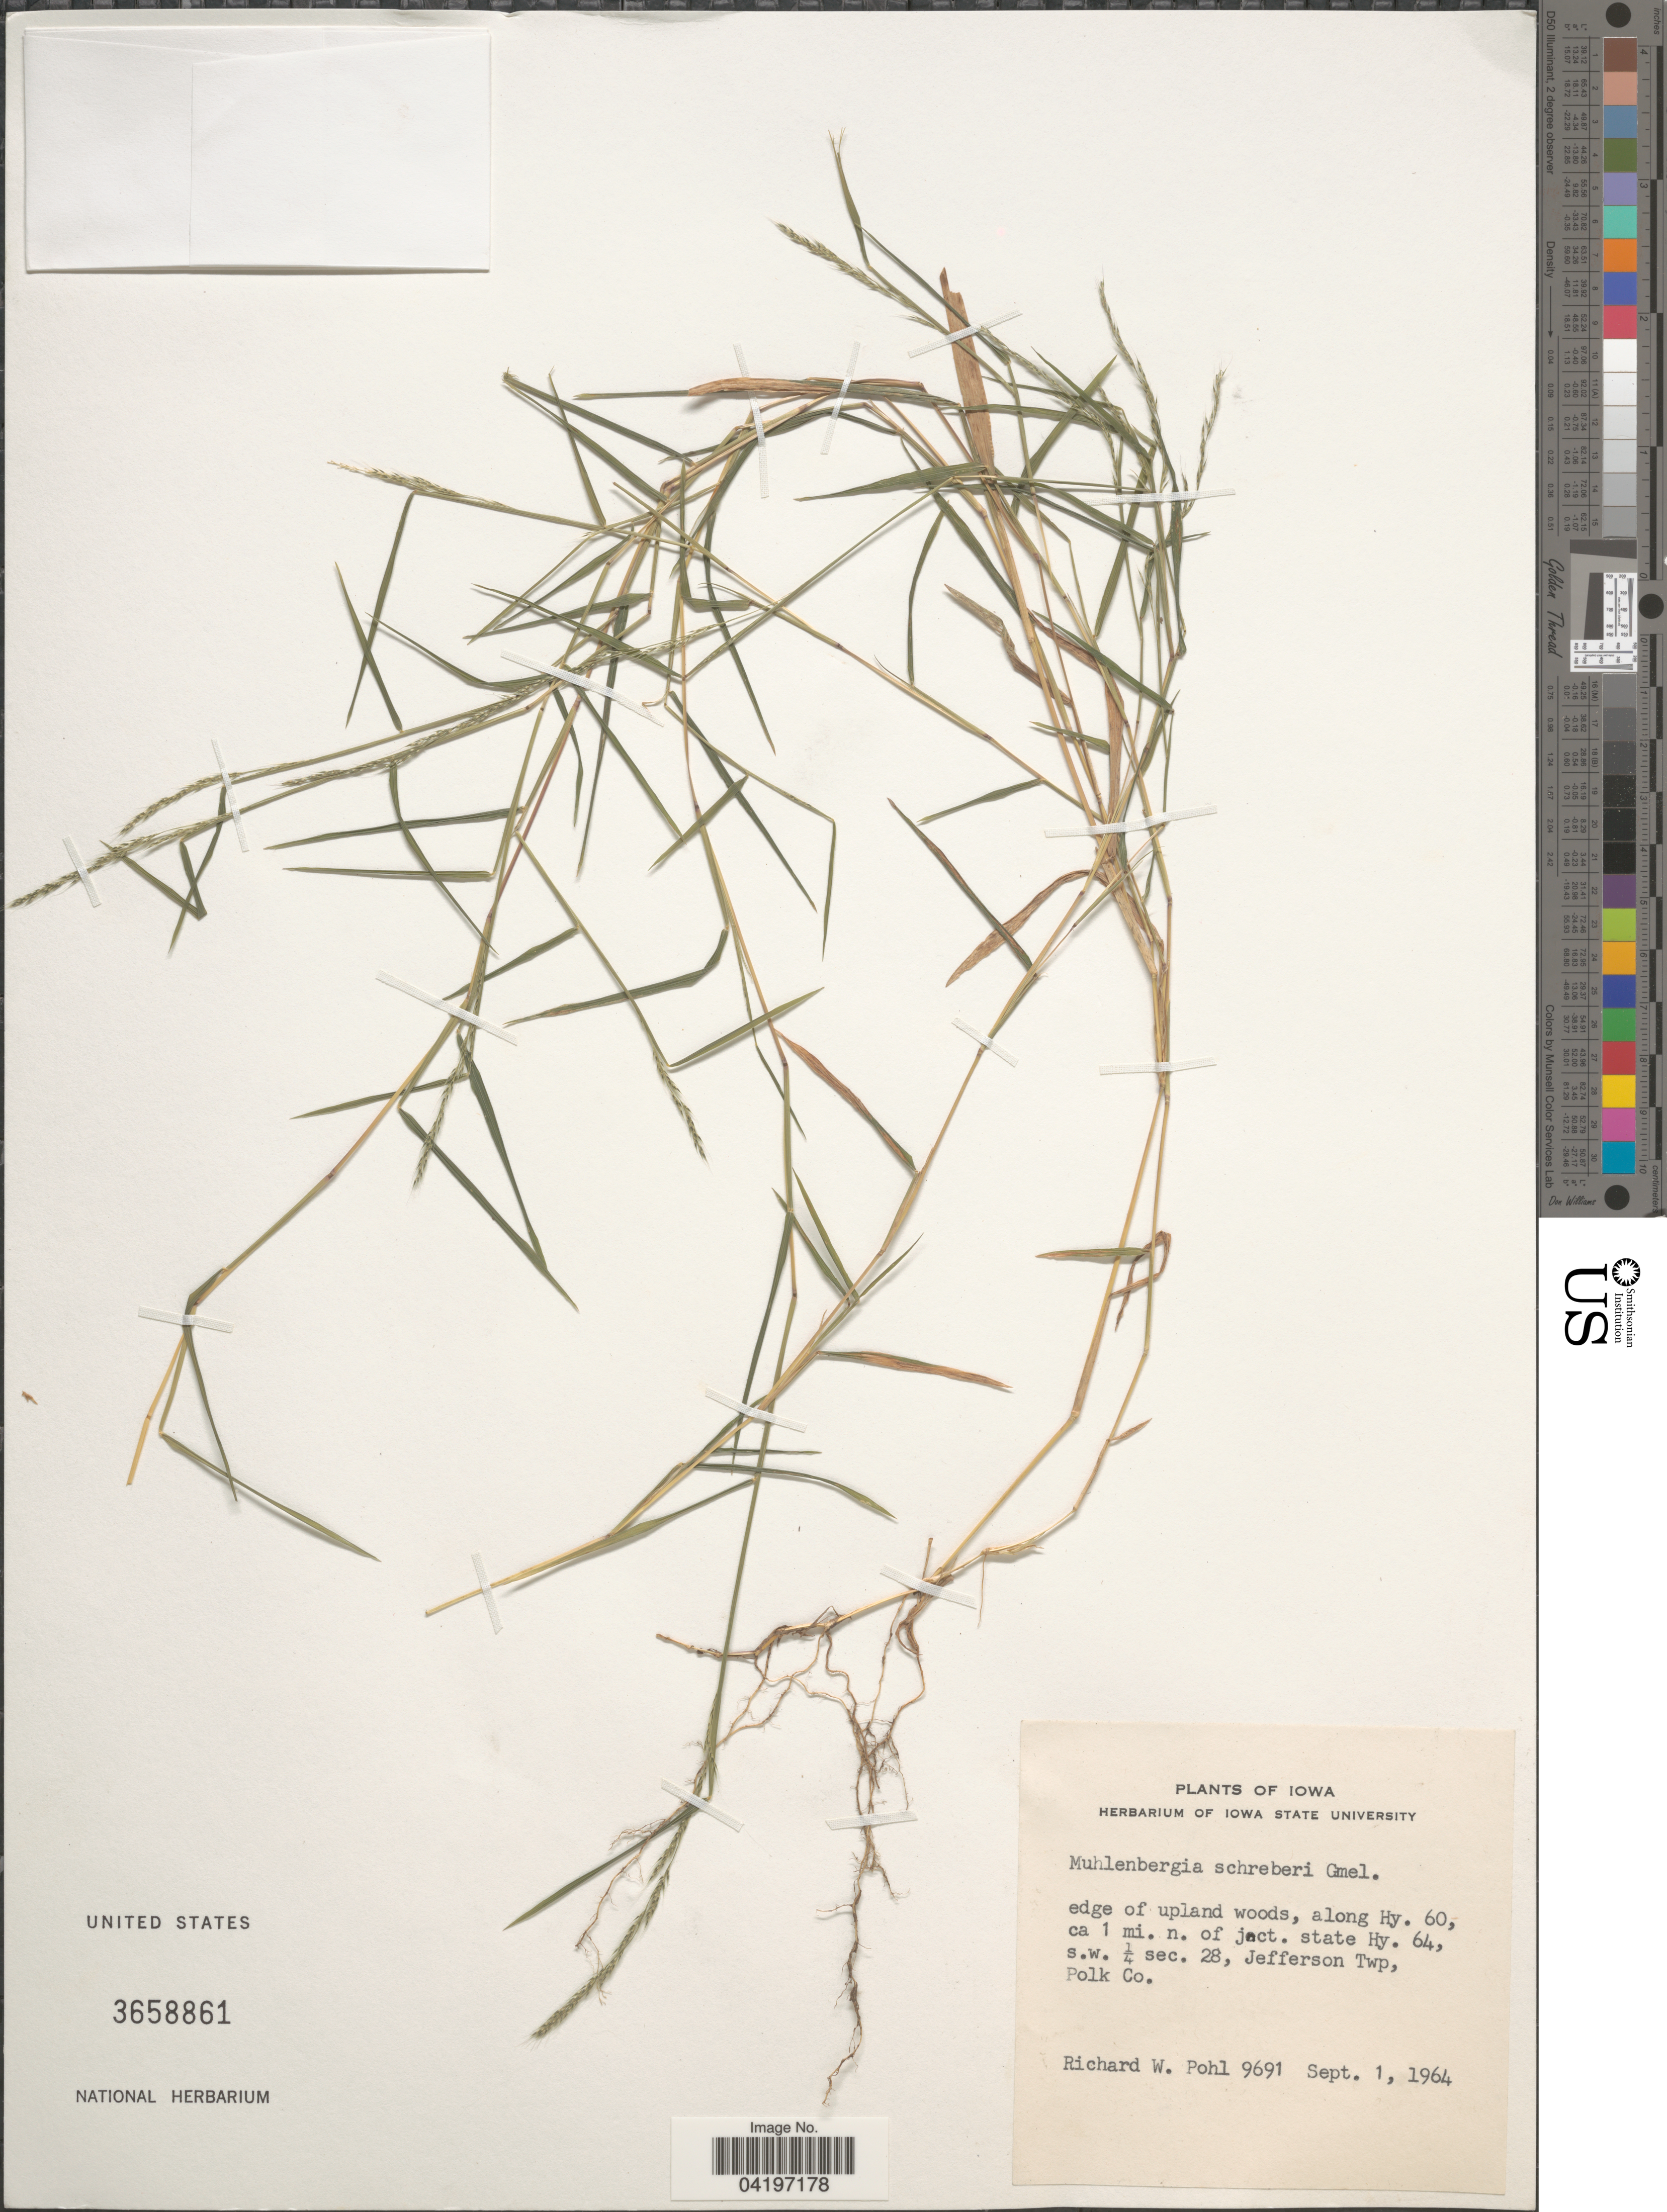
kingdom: Plantae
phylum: Tracheophyta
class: Liliopsida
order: Poales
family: Poaceae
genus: Muhlenbergia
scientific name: Muhlenbergia schreberi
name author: J.F. Gmel.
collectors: R. W. Pohl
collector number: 9691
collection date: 1964-09-01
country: United States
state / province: Iowa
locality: Edge of upland woods, along Hy. 60, ca 1 mi. n. of jct. state Hy. 64, s.w. ¼ sec. 28, Jefferson Twp, Polk Co.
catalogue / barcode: US 3658861